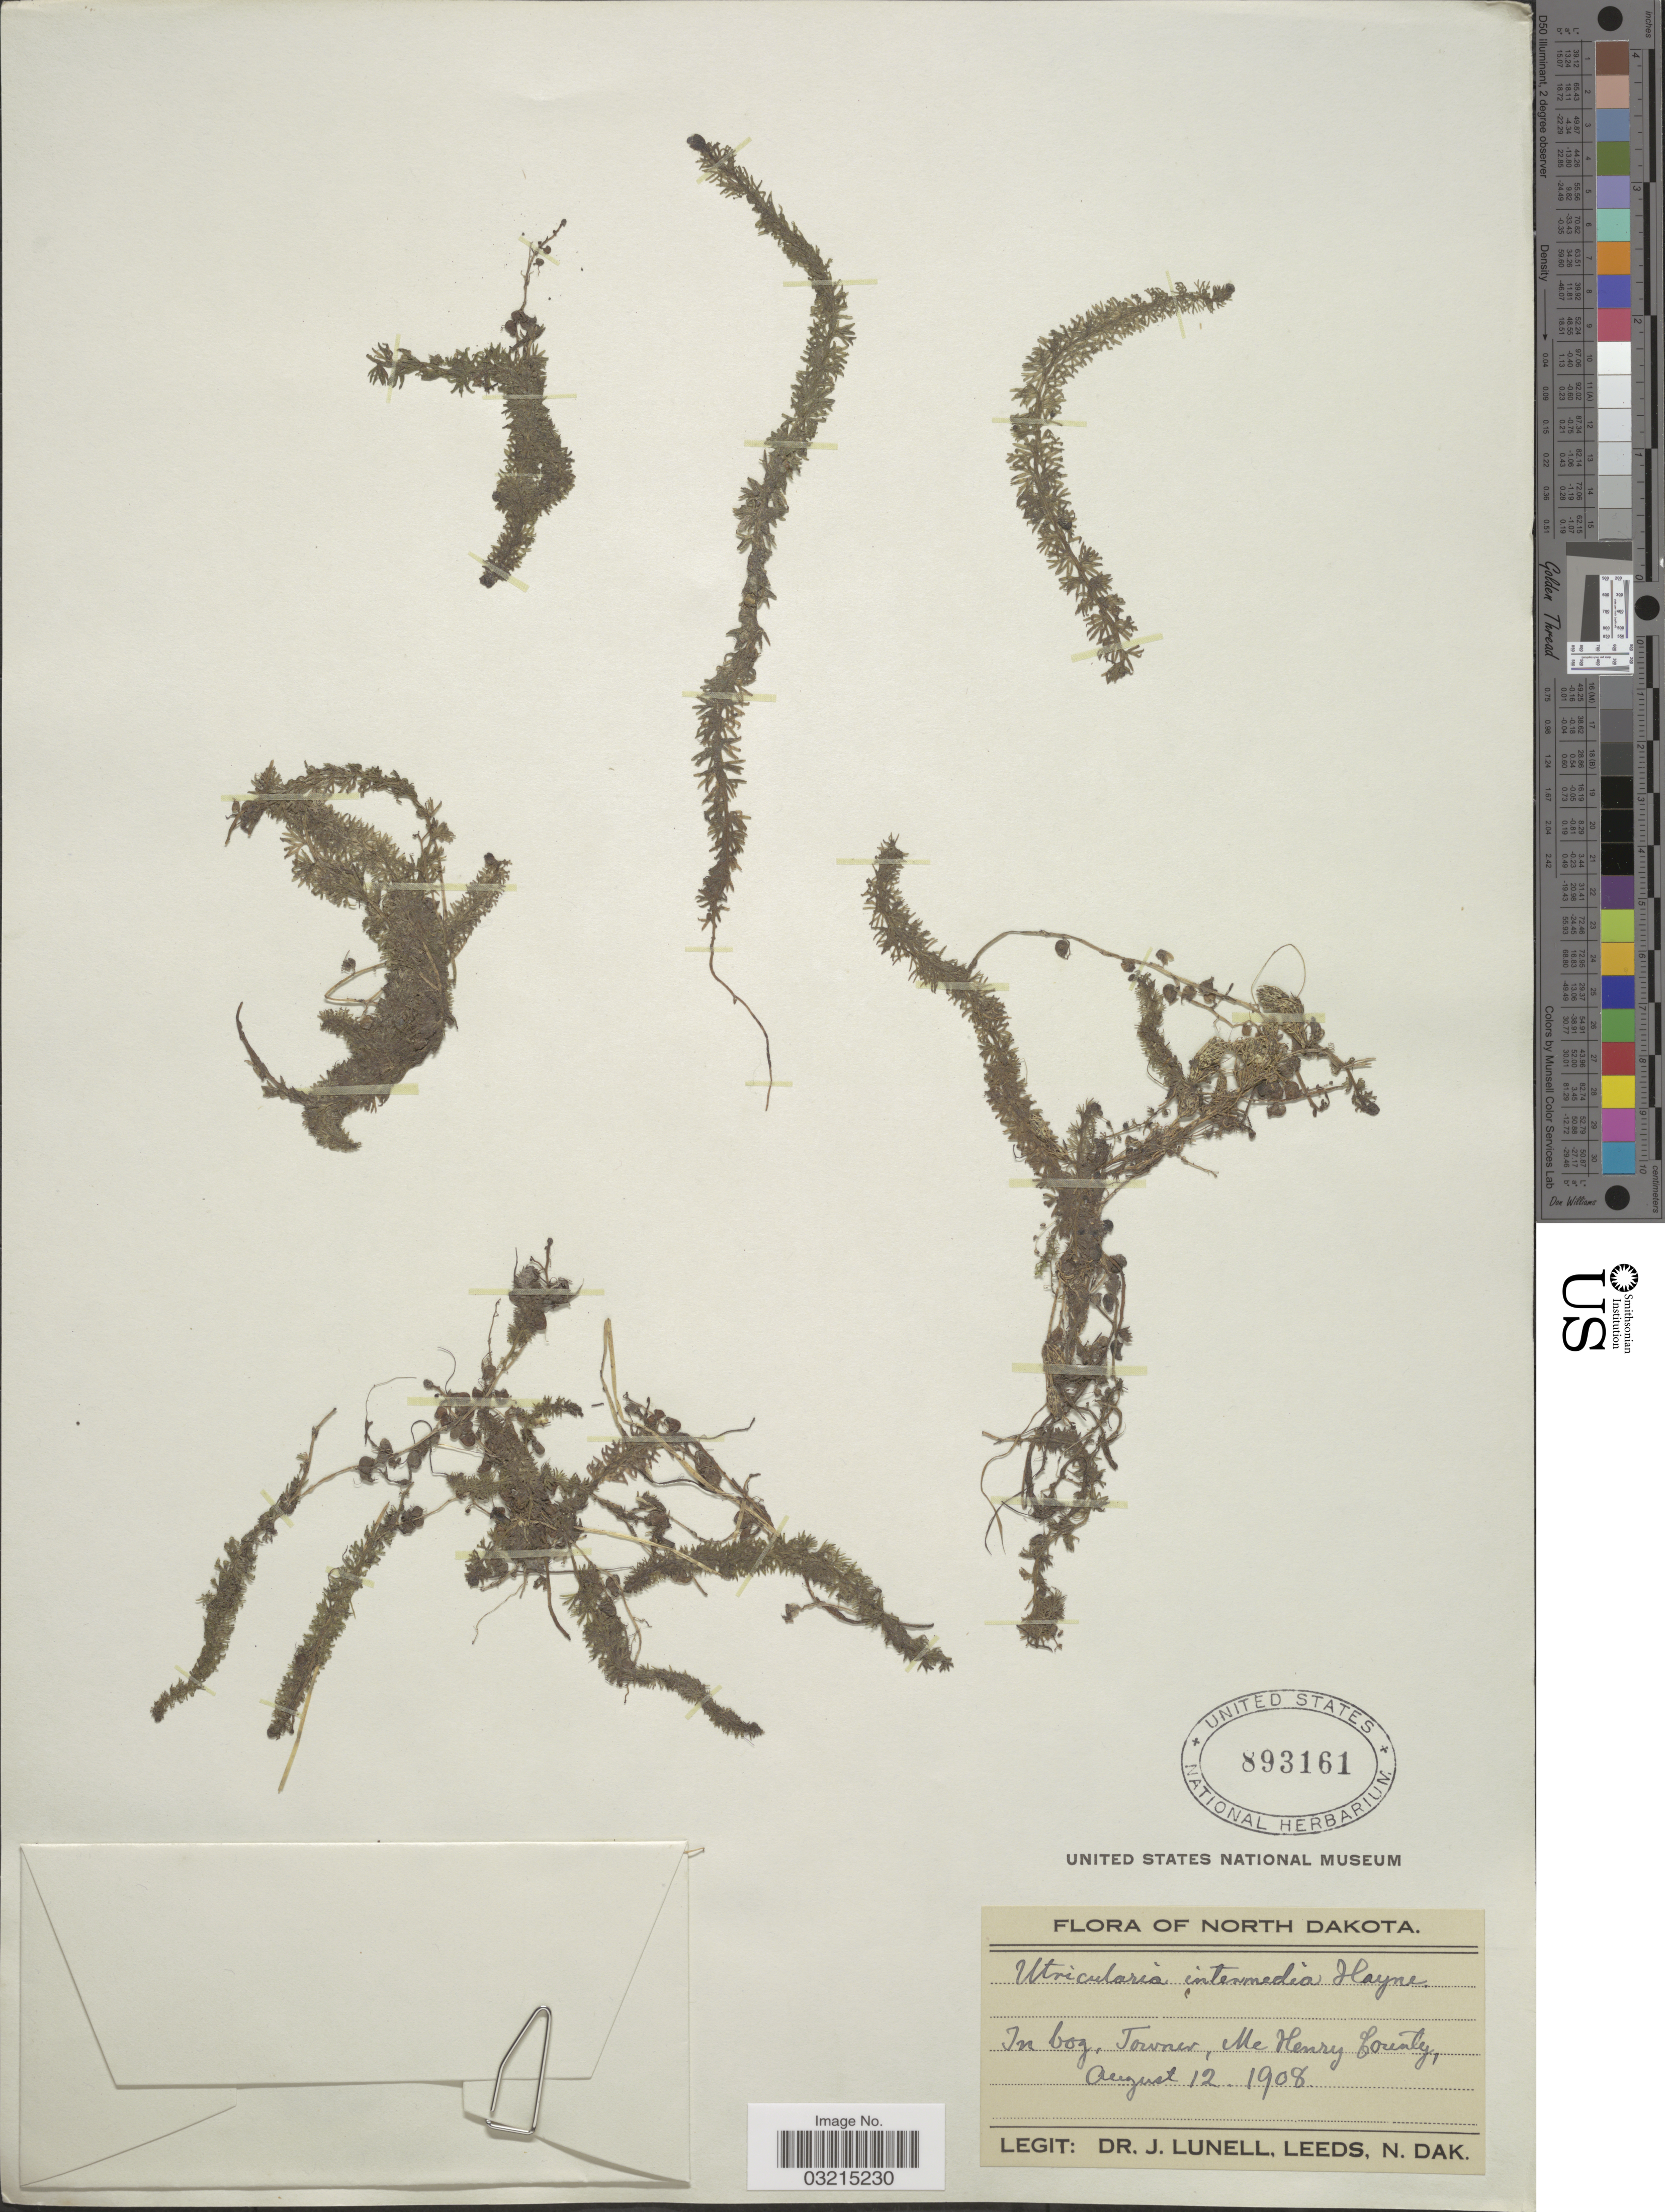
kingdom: Plantae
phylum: Tracheophyta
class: Magnoliopsida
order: Lamiales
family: Lentibulariaceae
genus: Utricularia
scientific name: Utricularia intermedia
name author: Hayne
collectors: J. Lunell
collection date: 1908-08-12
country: United States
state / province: North Dakota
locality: In bog. Towner, Mc Henry County.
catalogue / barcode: US 893161